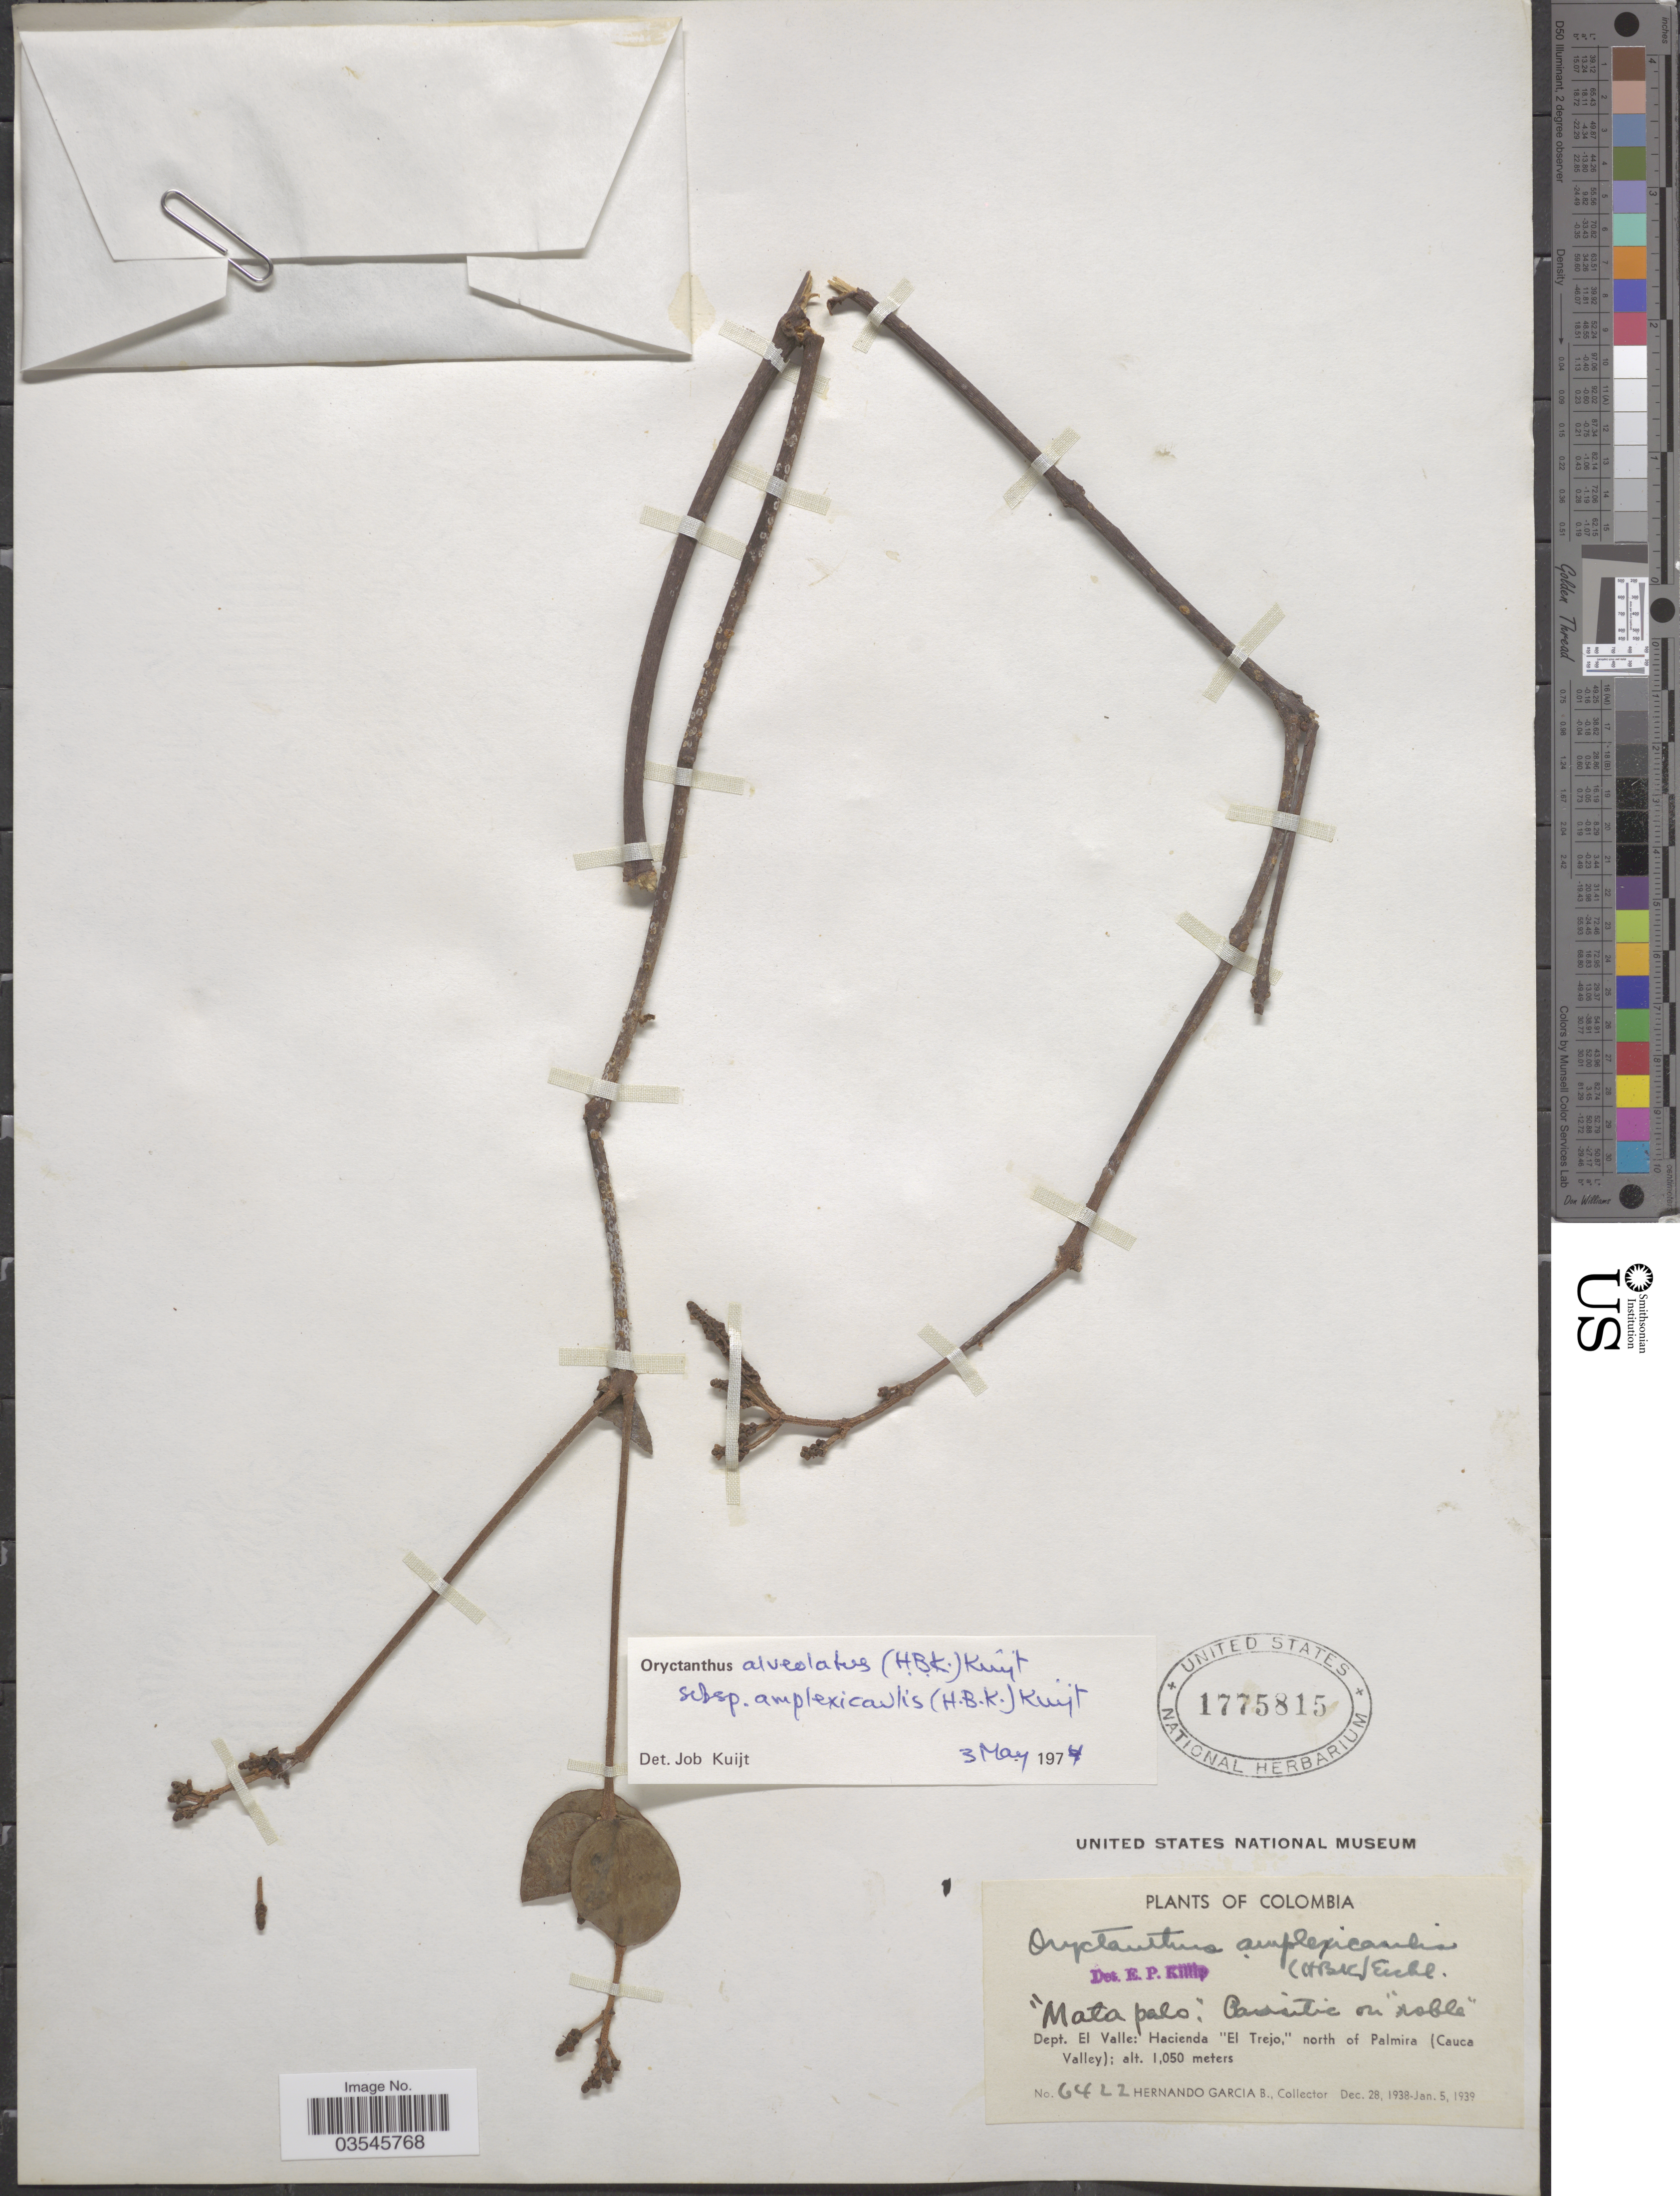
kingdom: Plantae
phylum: Tracheophyta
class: Magnoliopsida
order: Santalales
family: Loranthaceae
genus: Oryctanthus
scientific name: Oryctanthus alveolatus subsp. amplexicaulis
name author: (Kunth) Kuijt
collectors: H. García Barriga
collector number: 6422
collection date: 1938-12-28/1939-01-05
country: Colombia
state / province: Valle del Cauca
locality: Dept. El Valle: Hacienda "El Trejo," north of Palmira (Cauca Valley).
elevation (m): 1050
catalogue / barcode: US 1775815